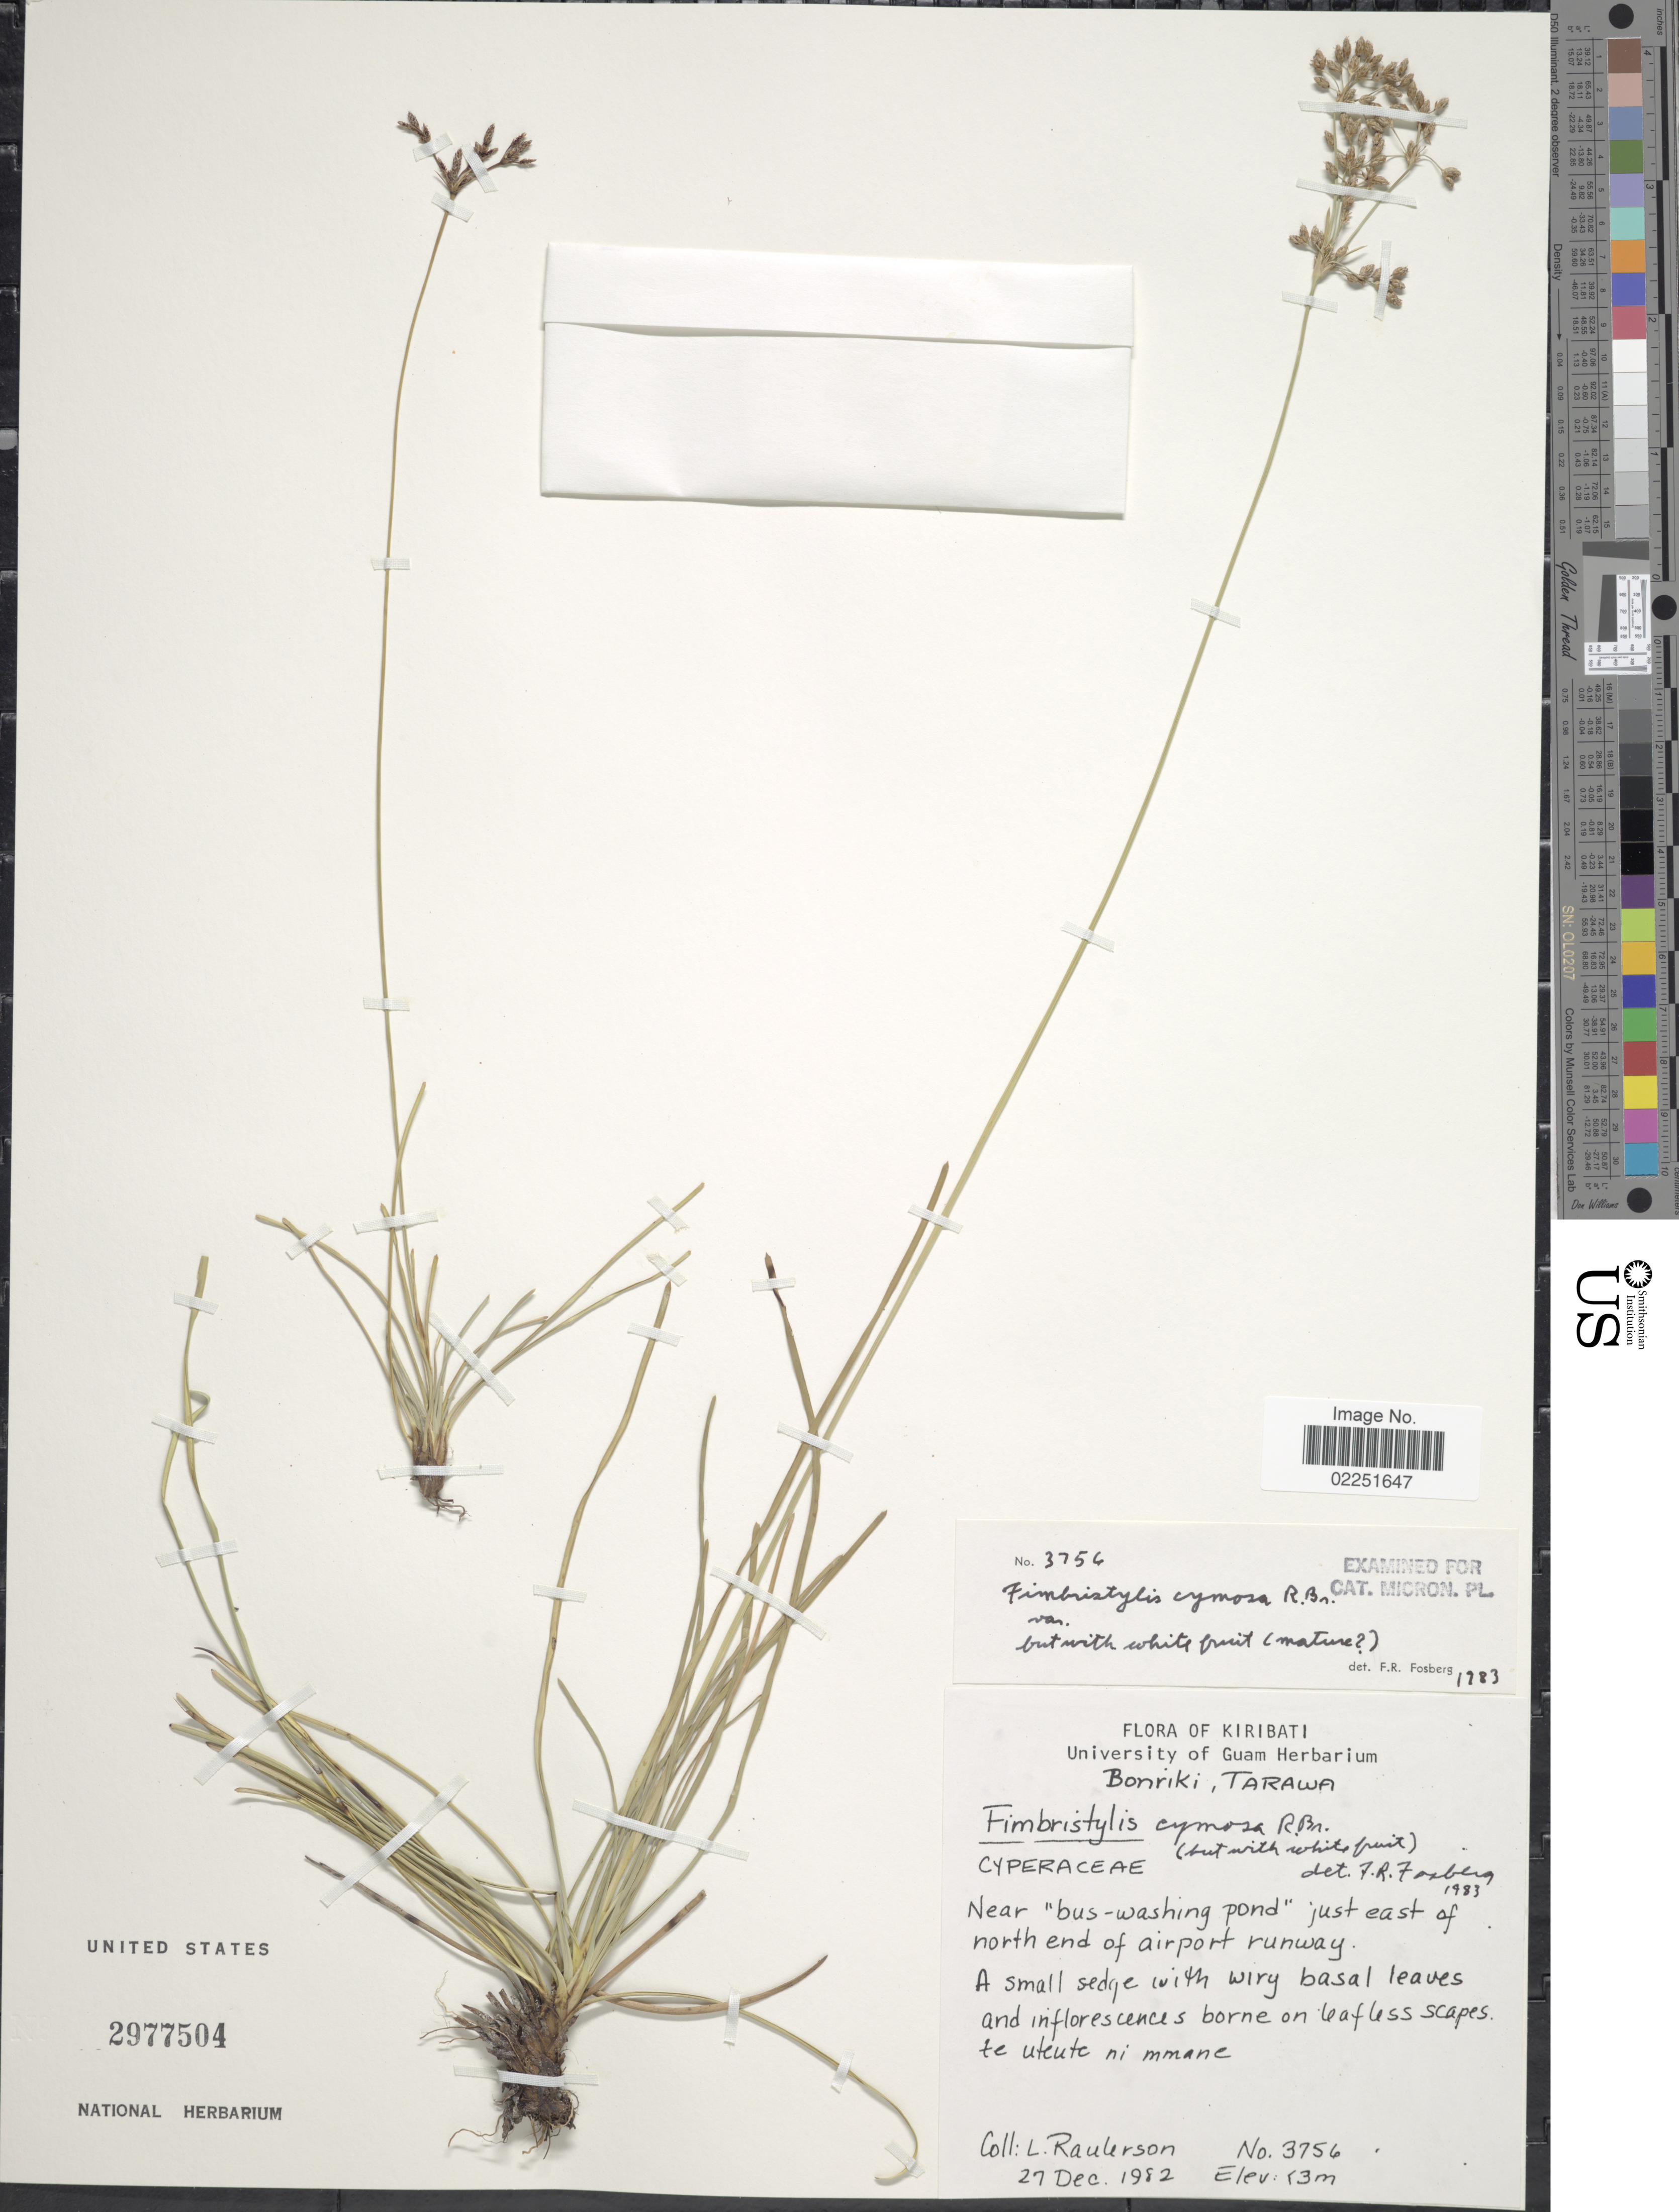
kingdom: Plantae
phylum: Tracheophyta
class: Liliopsida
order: Poales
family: Cyperaceae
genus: Fimbristylis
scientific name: Fimbristylis cymosa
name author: R. Br.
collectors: L. Raulerson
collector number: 3756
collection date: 1982-12-27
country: Kiribati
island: Tarawa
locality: Bonriki, Tarawa. Near "bus- washing pond"just east of north end of airport runway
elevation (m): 3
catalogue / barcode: US 2977504